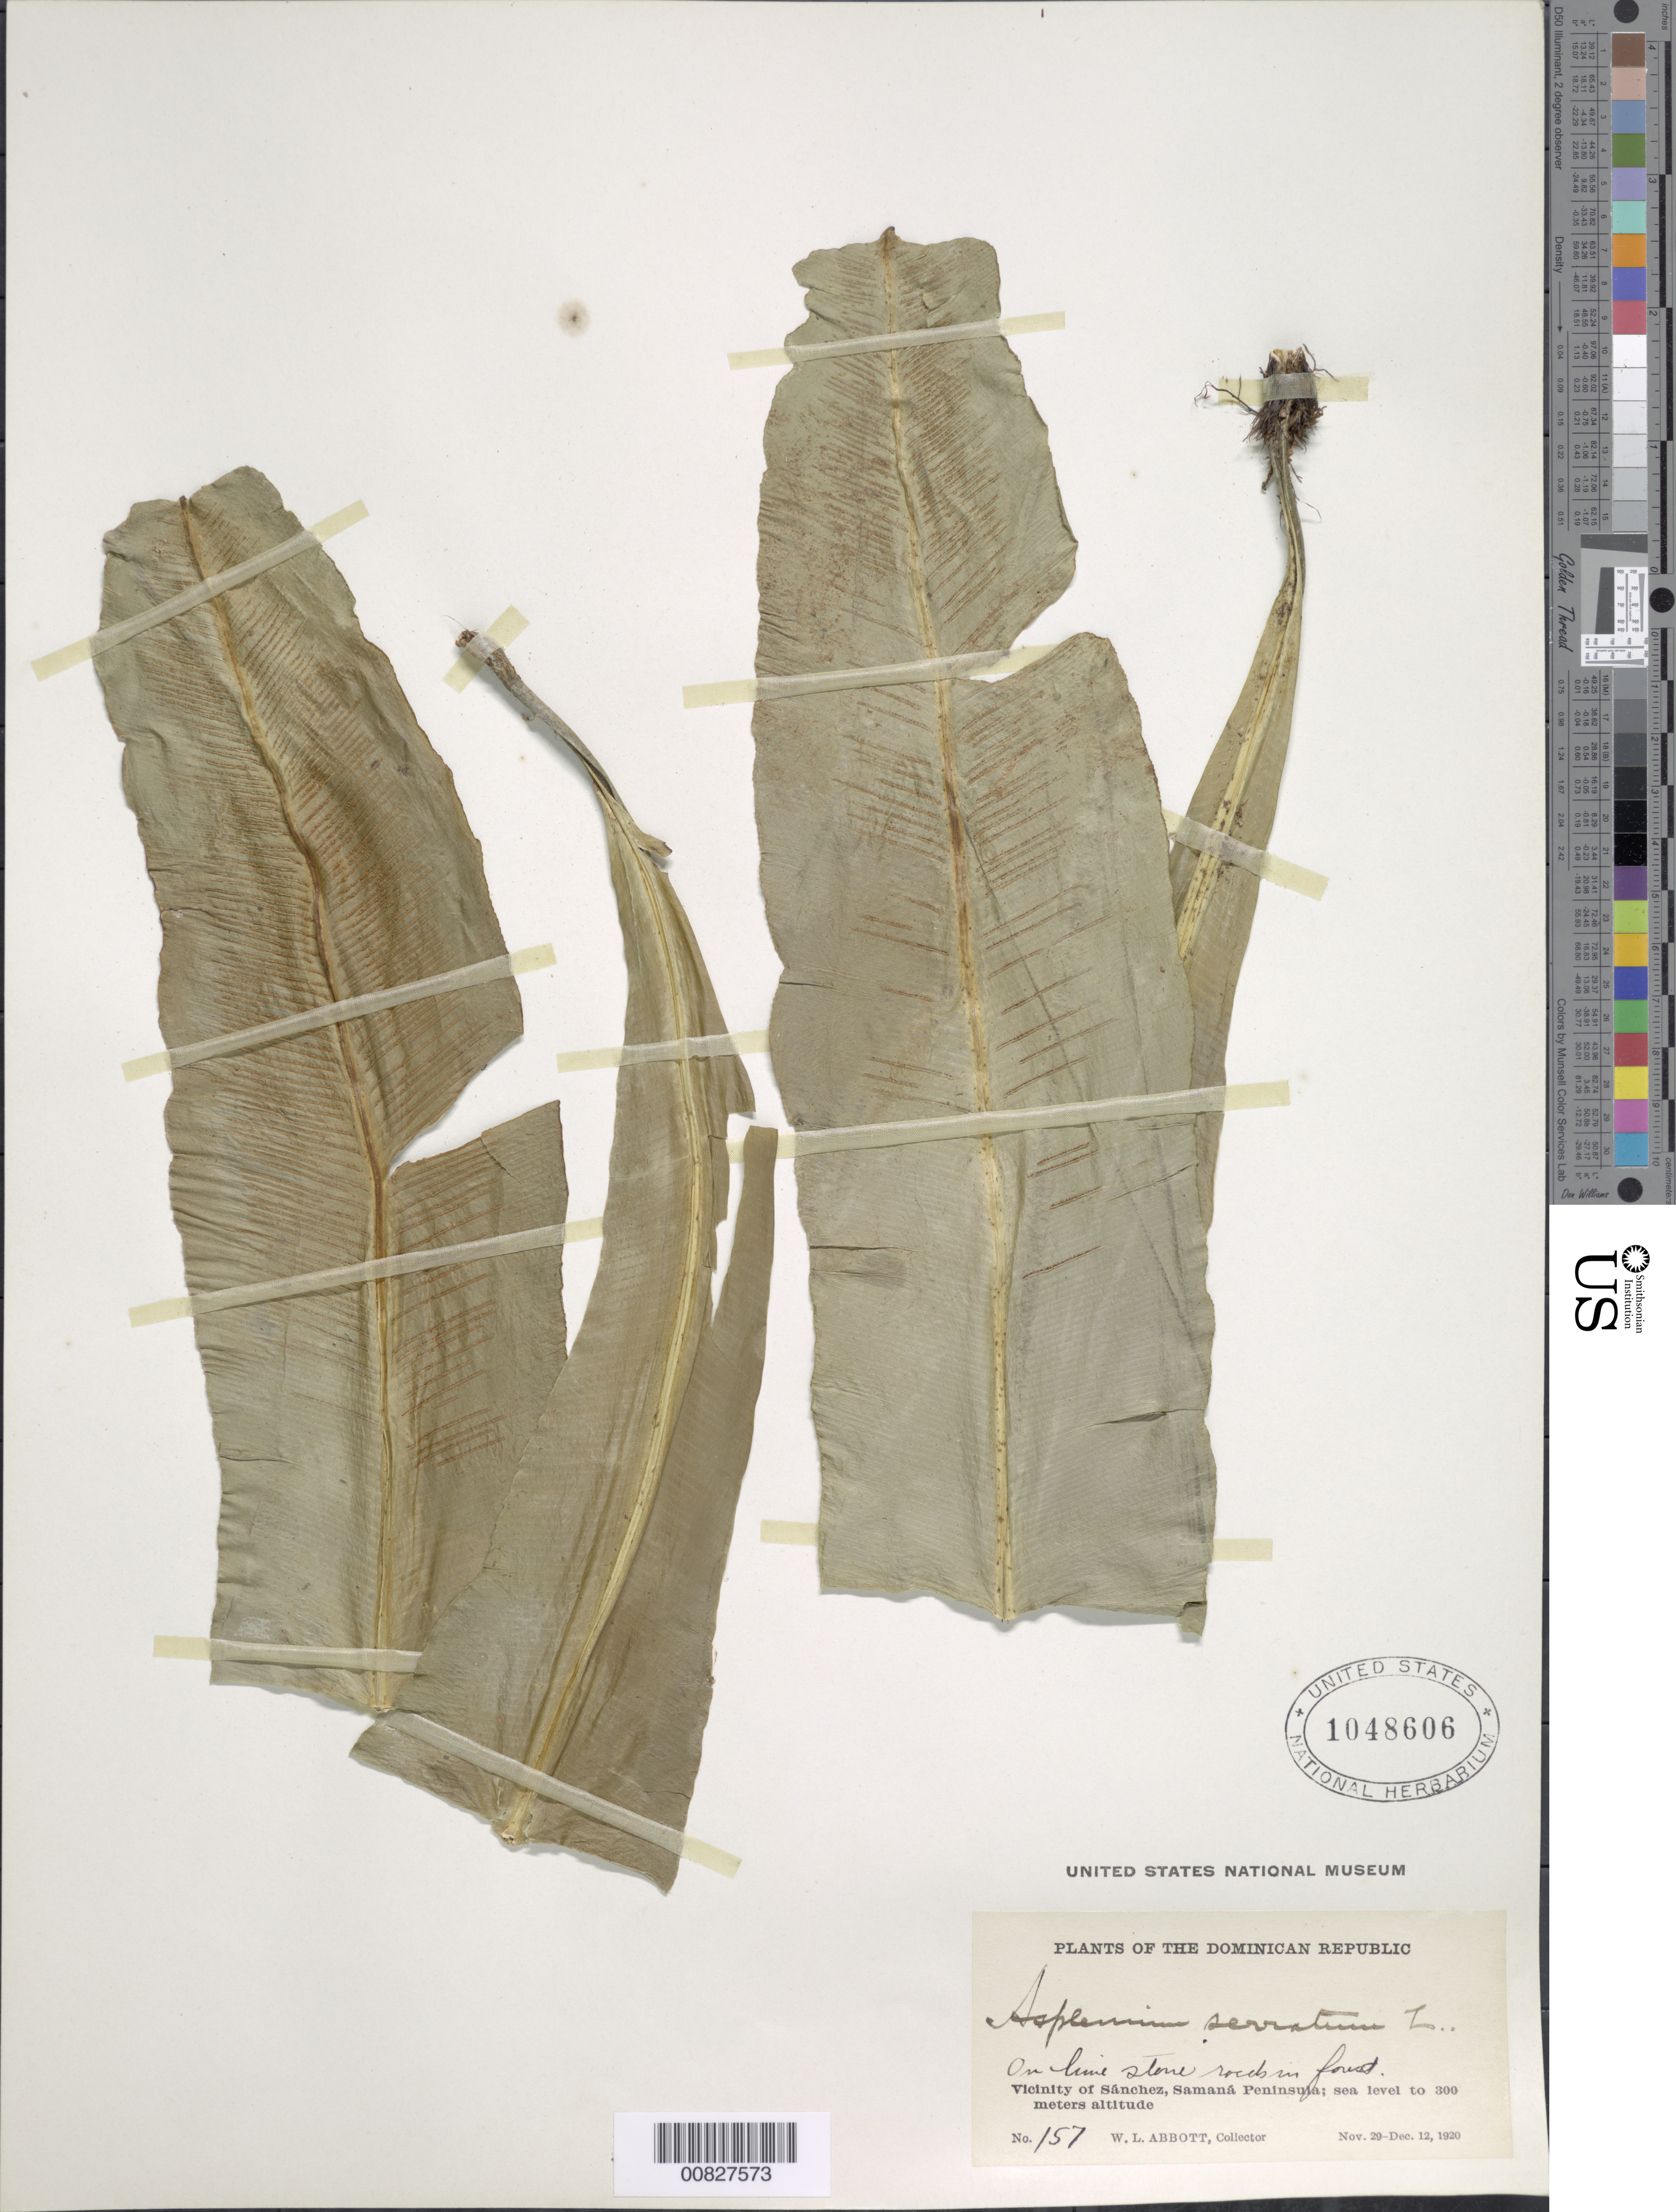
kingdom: Plantae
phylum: Tracheophyta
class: Polypodiopsida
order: Polypodiales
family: Aspleniaceae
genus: Asplenium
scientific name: Asplenium serratum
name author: L.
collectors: W. L. Abbott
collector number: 157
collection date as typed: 29 Nov 1920 to 12 Dec 1920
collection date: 1920-11-29/1920-12-12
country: Dominican Republic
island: Hispaniola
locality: Sanchéz, Samaná Peninsula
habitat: Limestone rock in forest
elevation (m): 0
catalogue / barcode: US 1048606